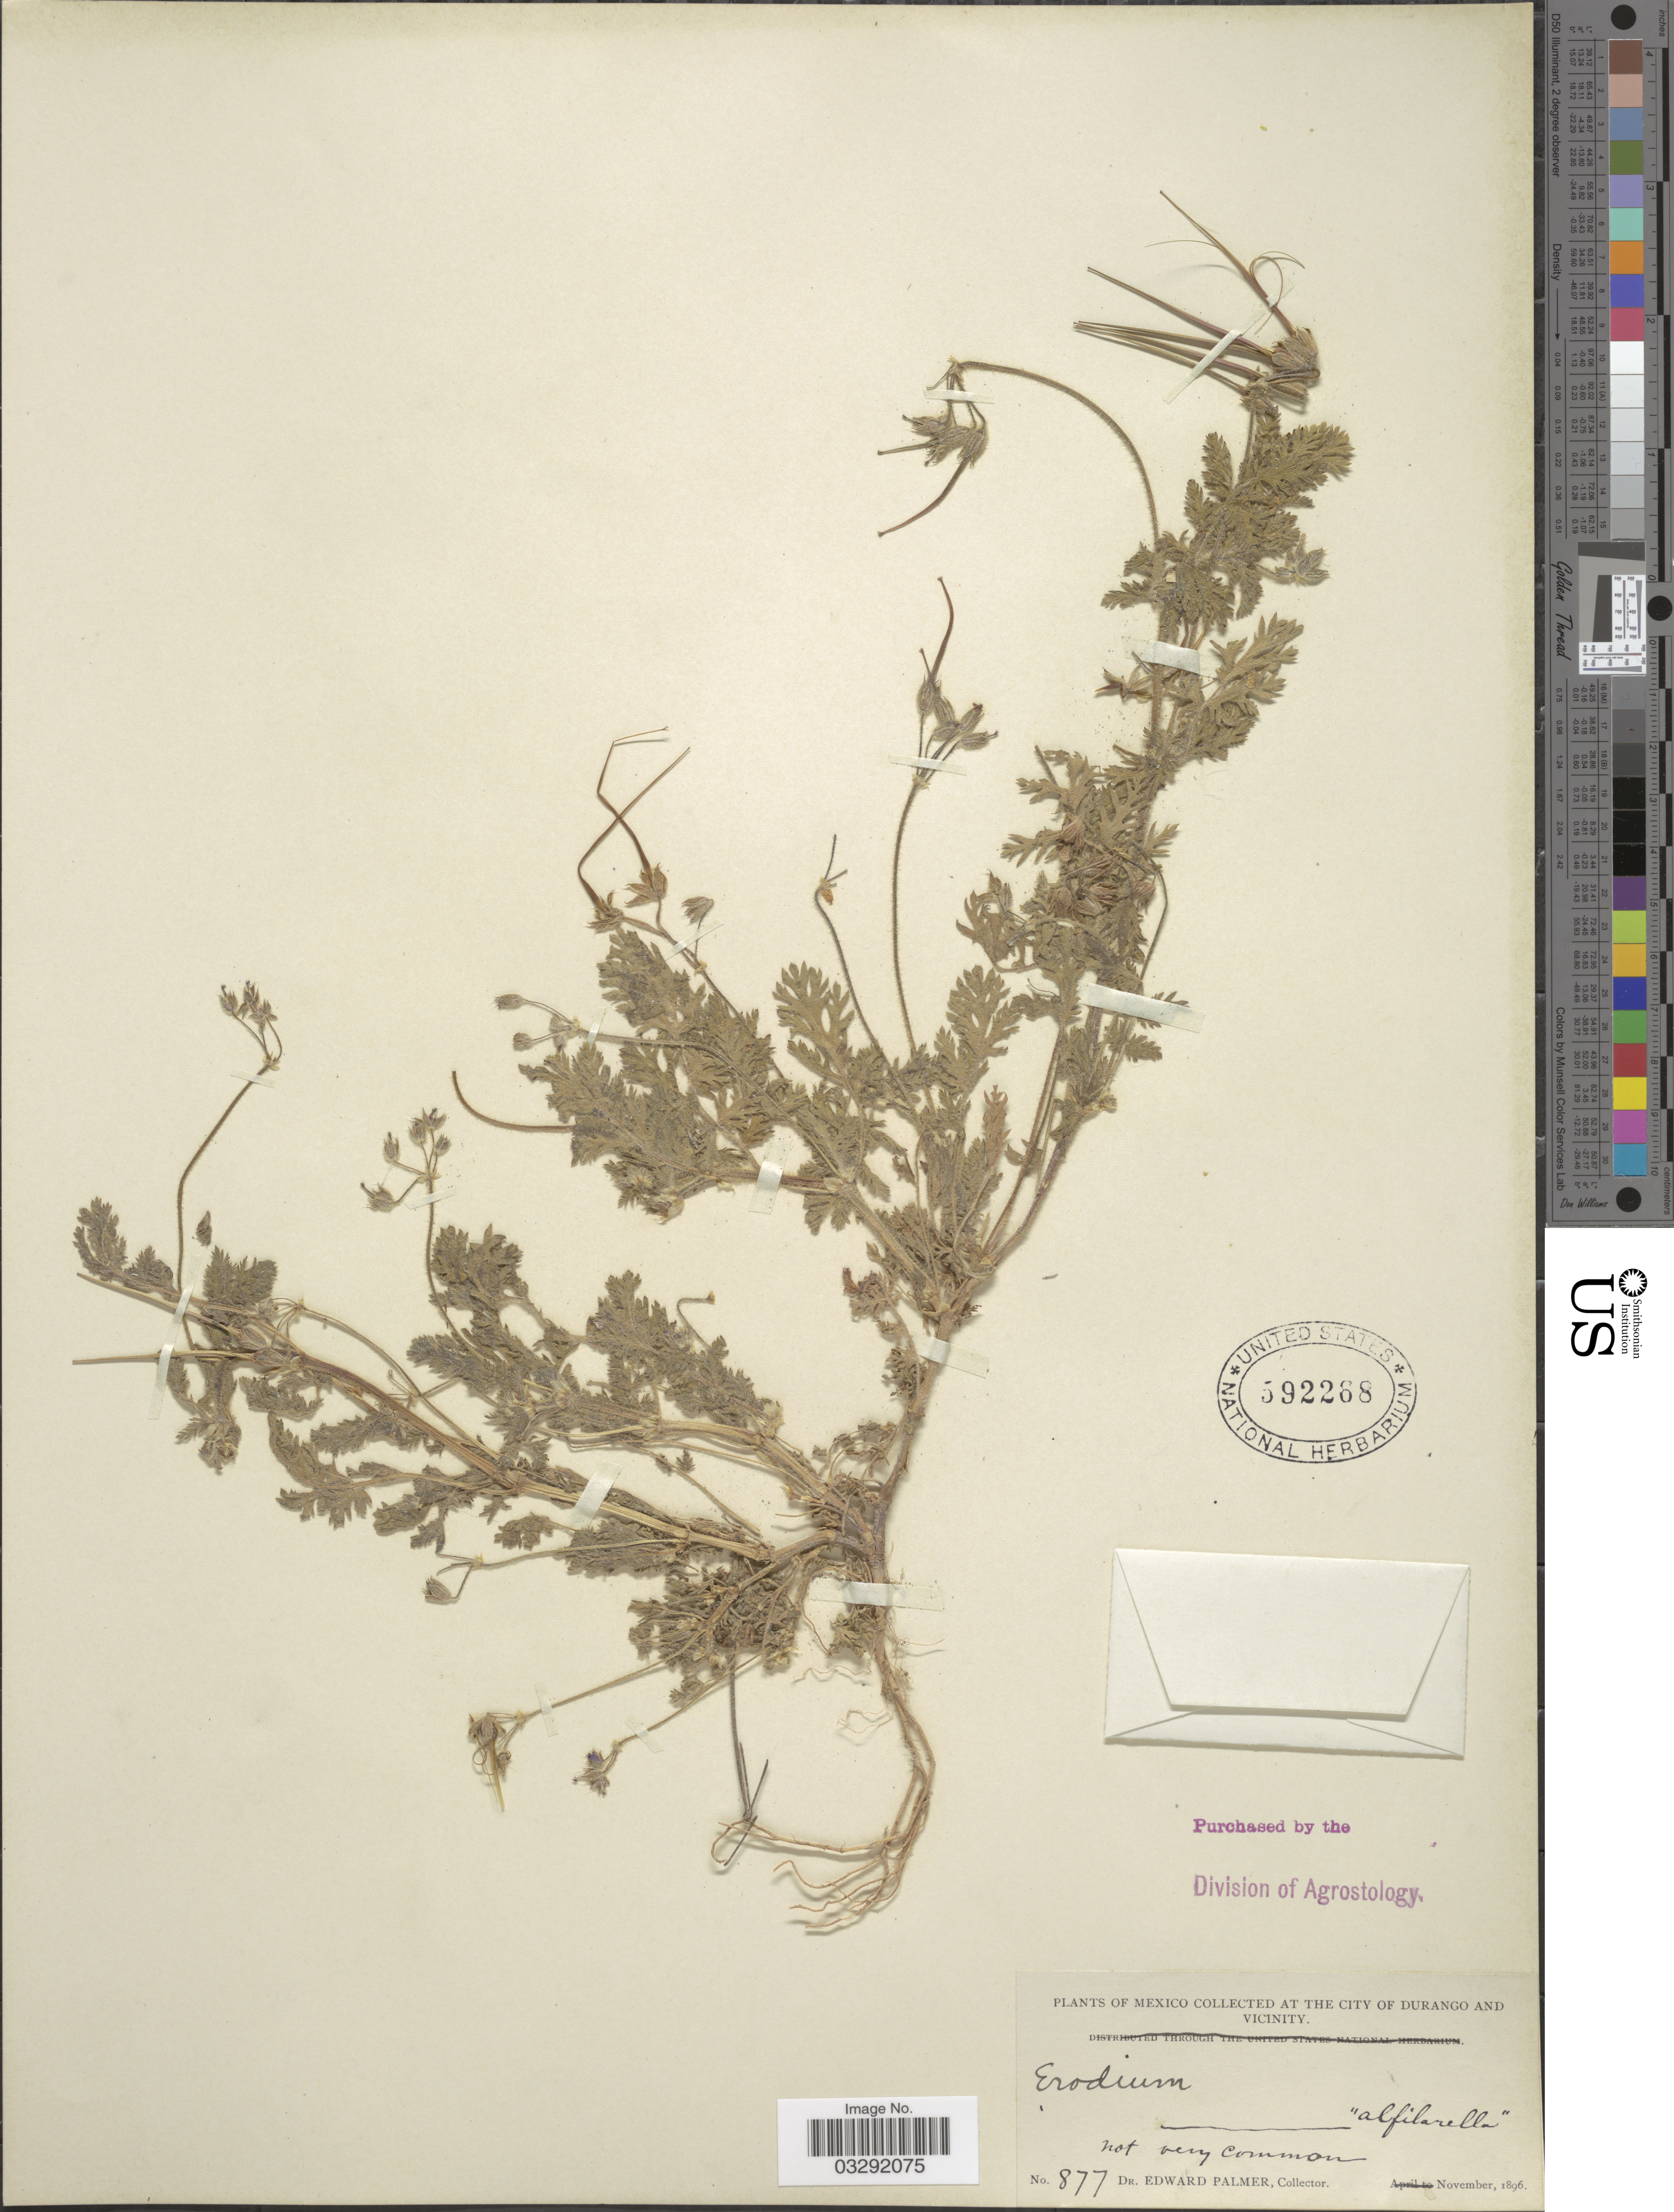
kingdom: Plantae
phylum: Tracheophyta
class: Magnoliopsida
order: Geraniales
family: Geraniaceae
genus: Erodium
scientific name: Erodium cicutarium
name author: (L.) L'Hér.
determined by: Strong, Mark T., (BOT), Smithsonian Institution - National Museum of Natural History (UNITED STATES)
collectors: E. Palmer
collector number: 877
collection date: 1896-11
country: Mexico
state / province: Durango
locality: City of Durango and Vicinity.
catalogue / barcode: US 592268